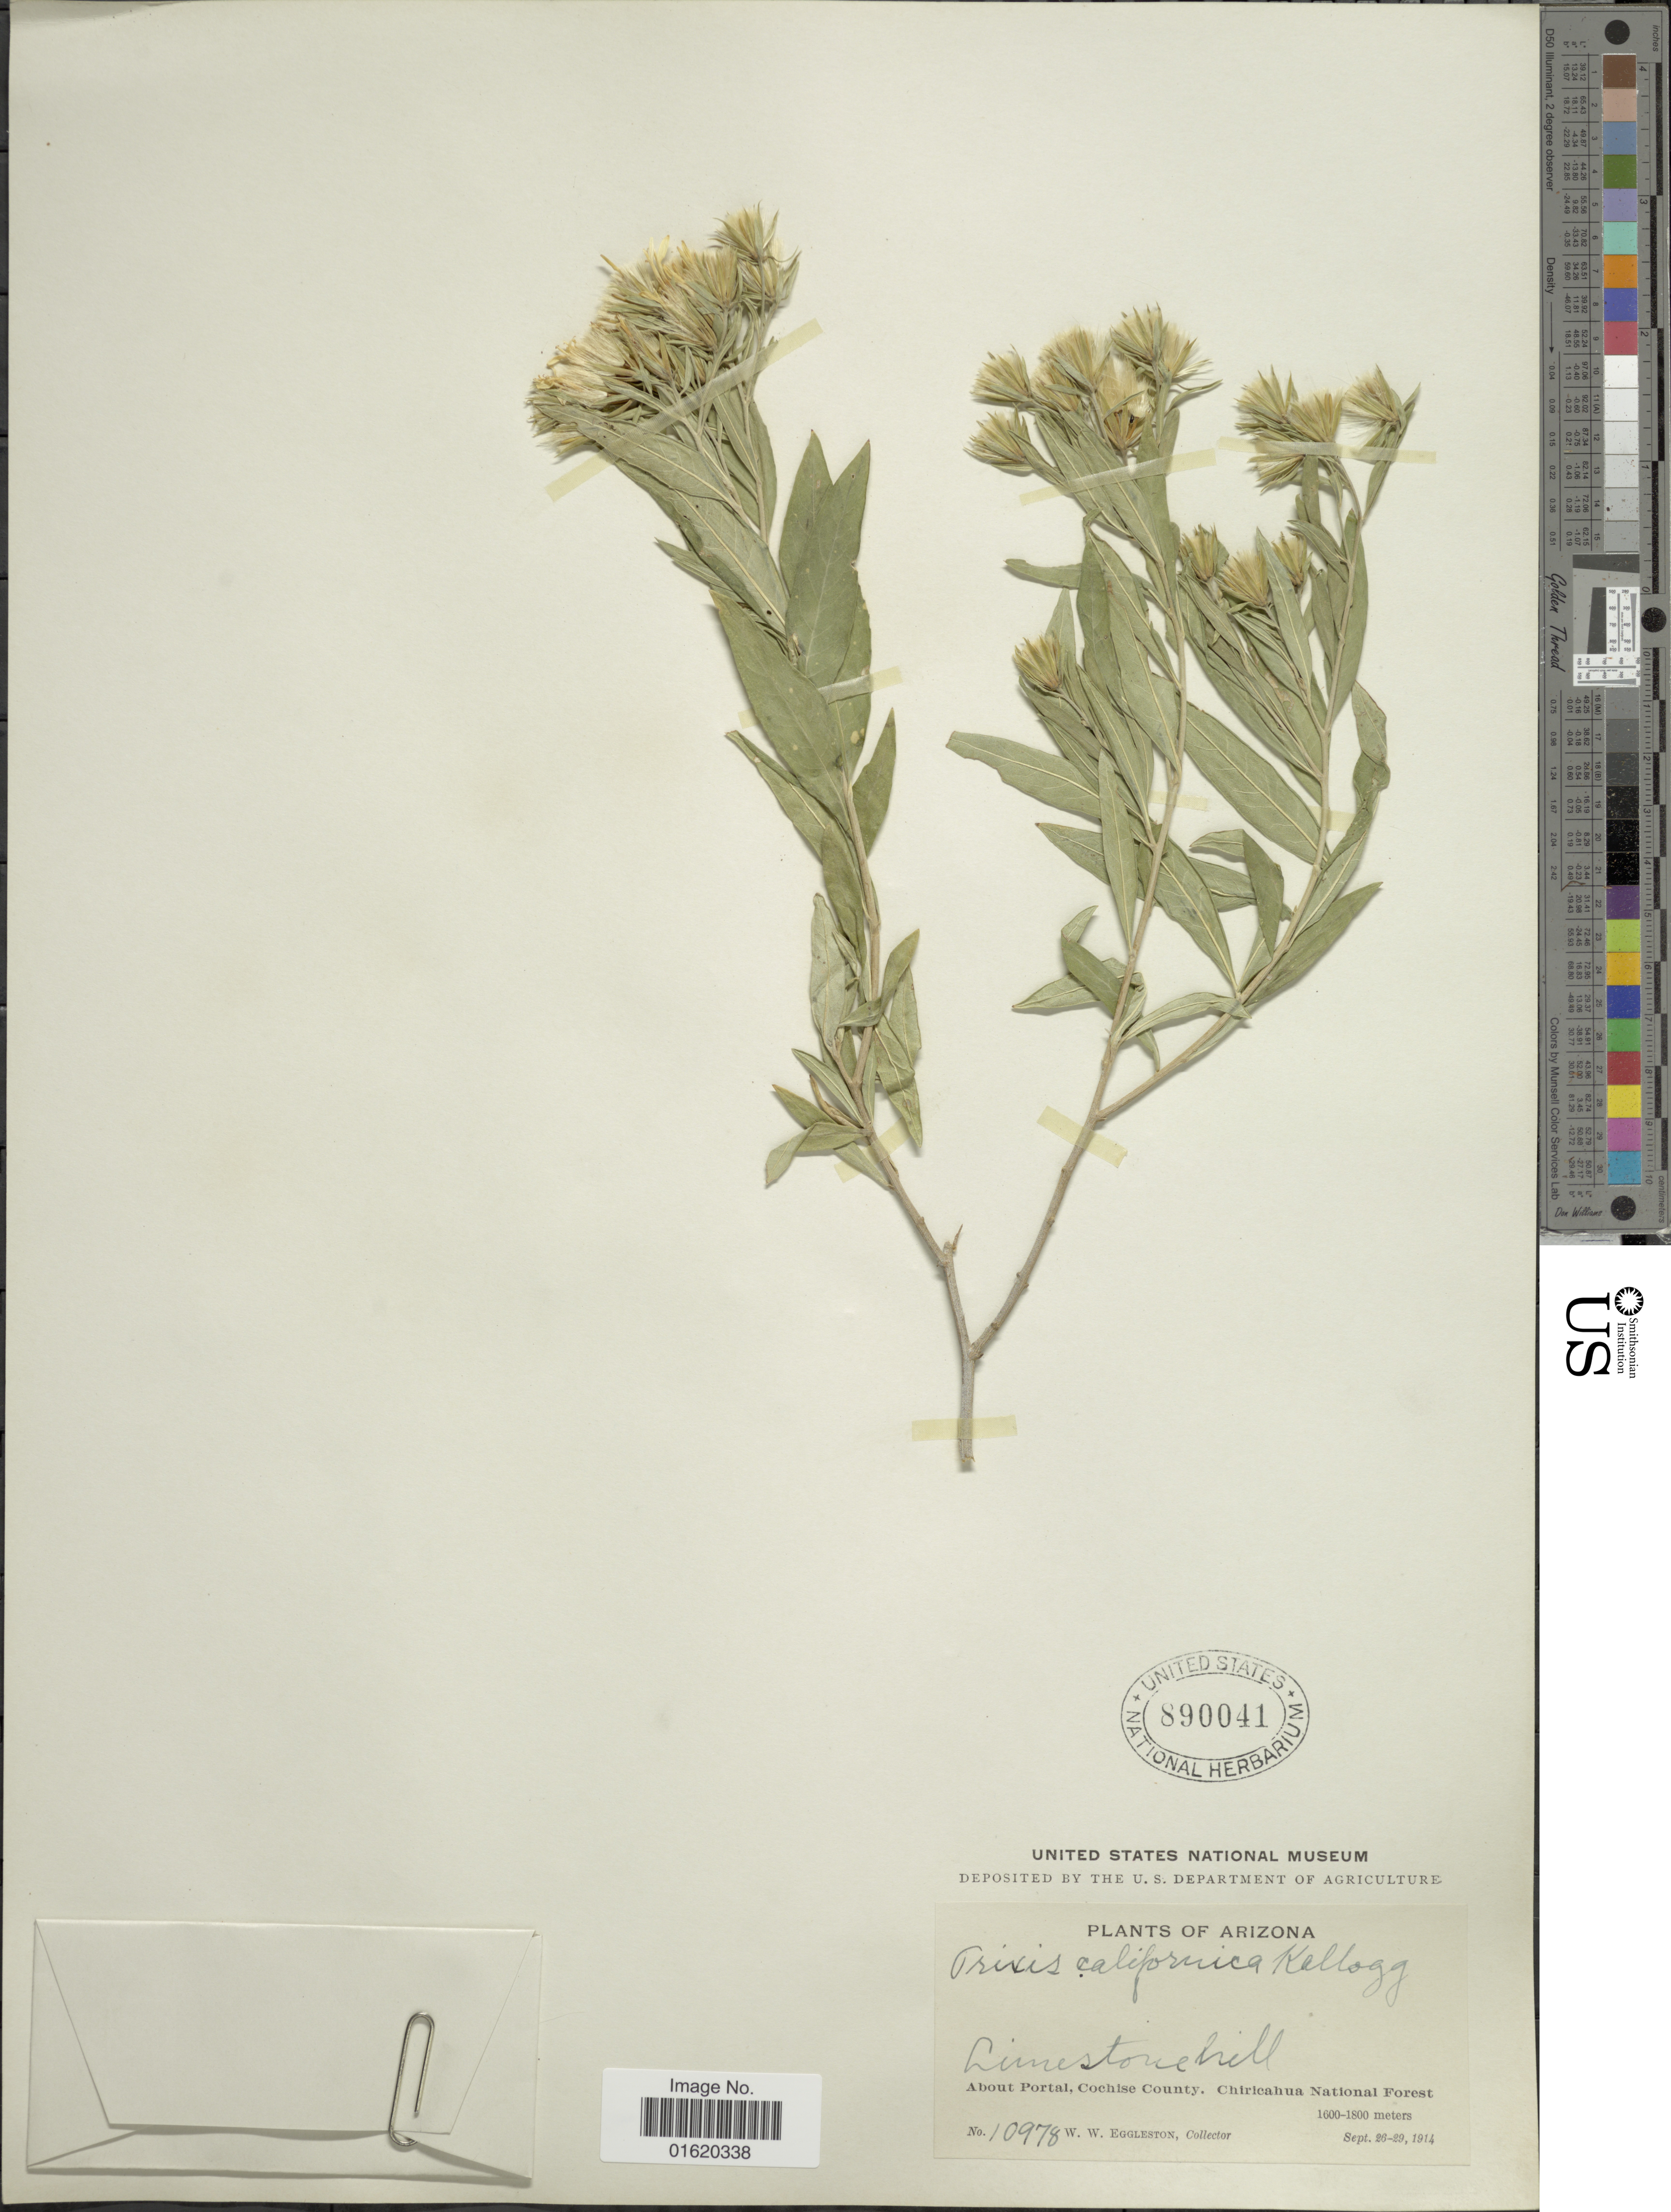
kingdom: Plantae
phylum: Tracheophyta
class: Magnoliopsida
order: Asterales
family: Asteraceae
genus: Trixis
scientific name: Trixis californica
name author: Kellogg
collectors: W. W. Eggleston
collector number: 10978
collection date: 1914-09-26/1914-09-29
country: United States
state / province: Arizona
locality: Limestone hill, about Portal, Cochise County, Chiricahua National Forest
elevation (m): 1600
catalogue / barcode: US 890041